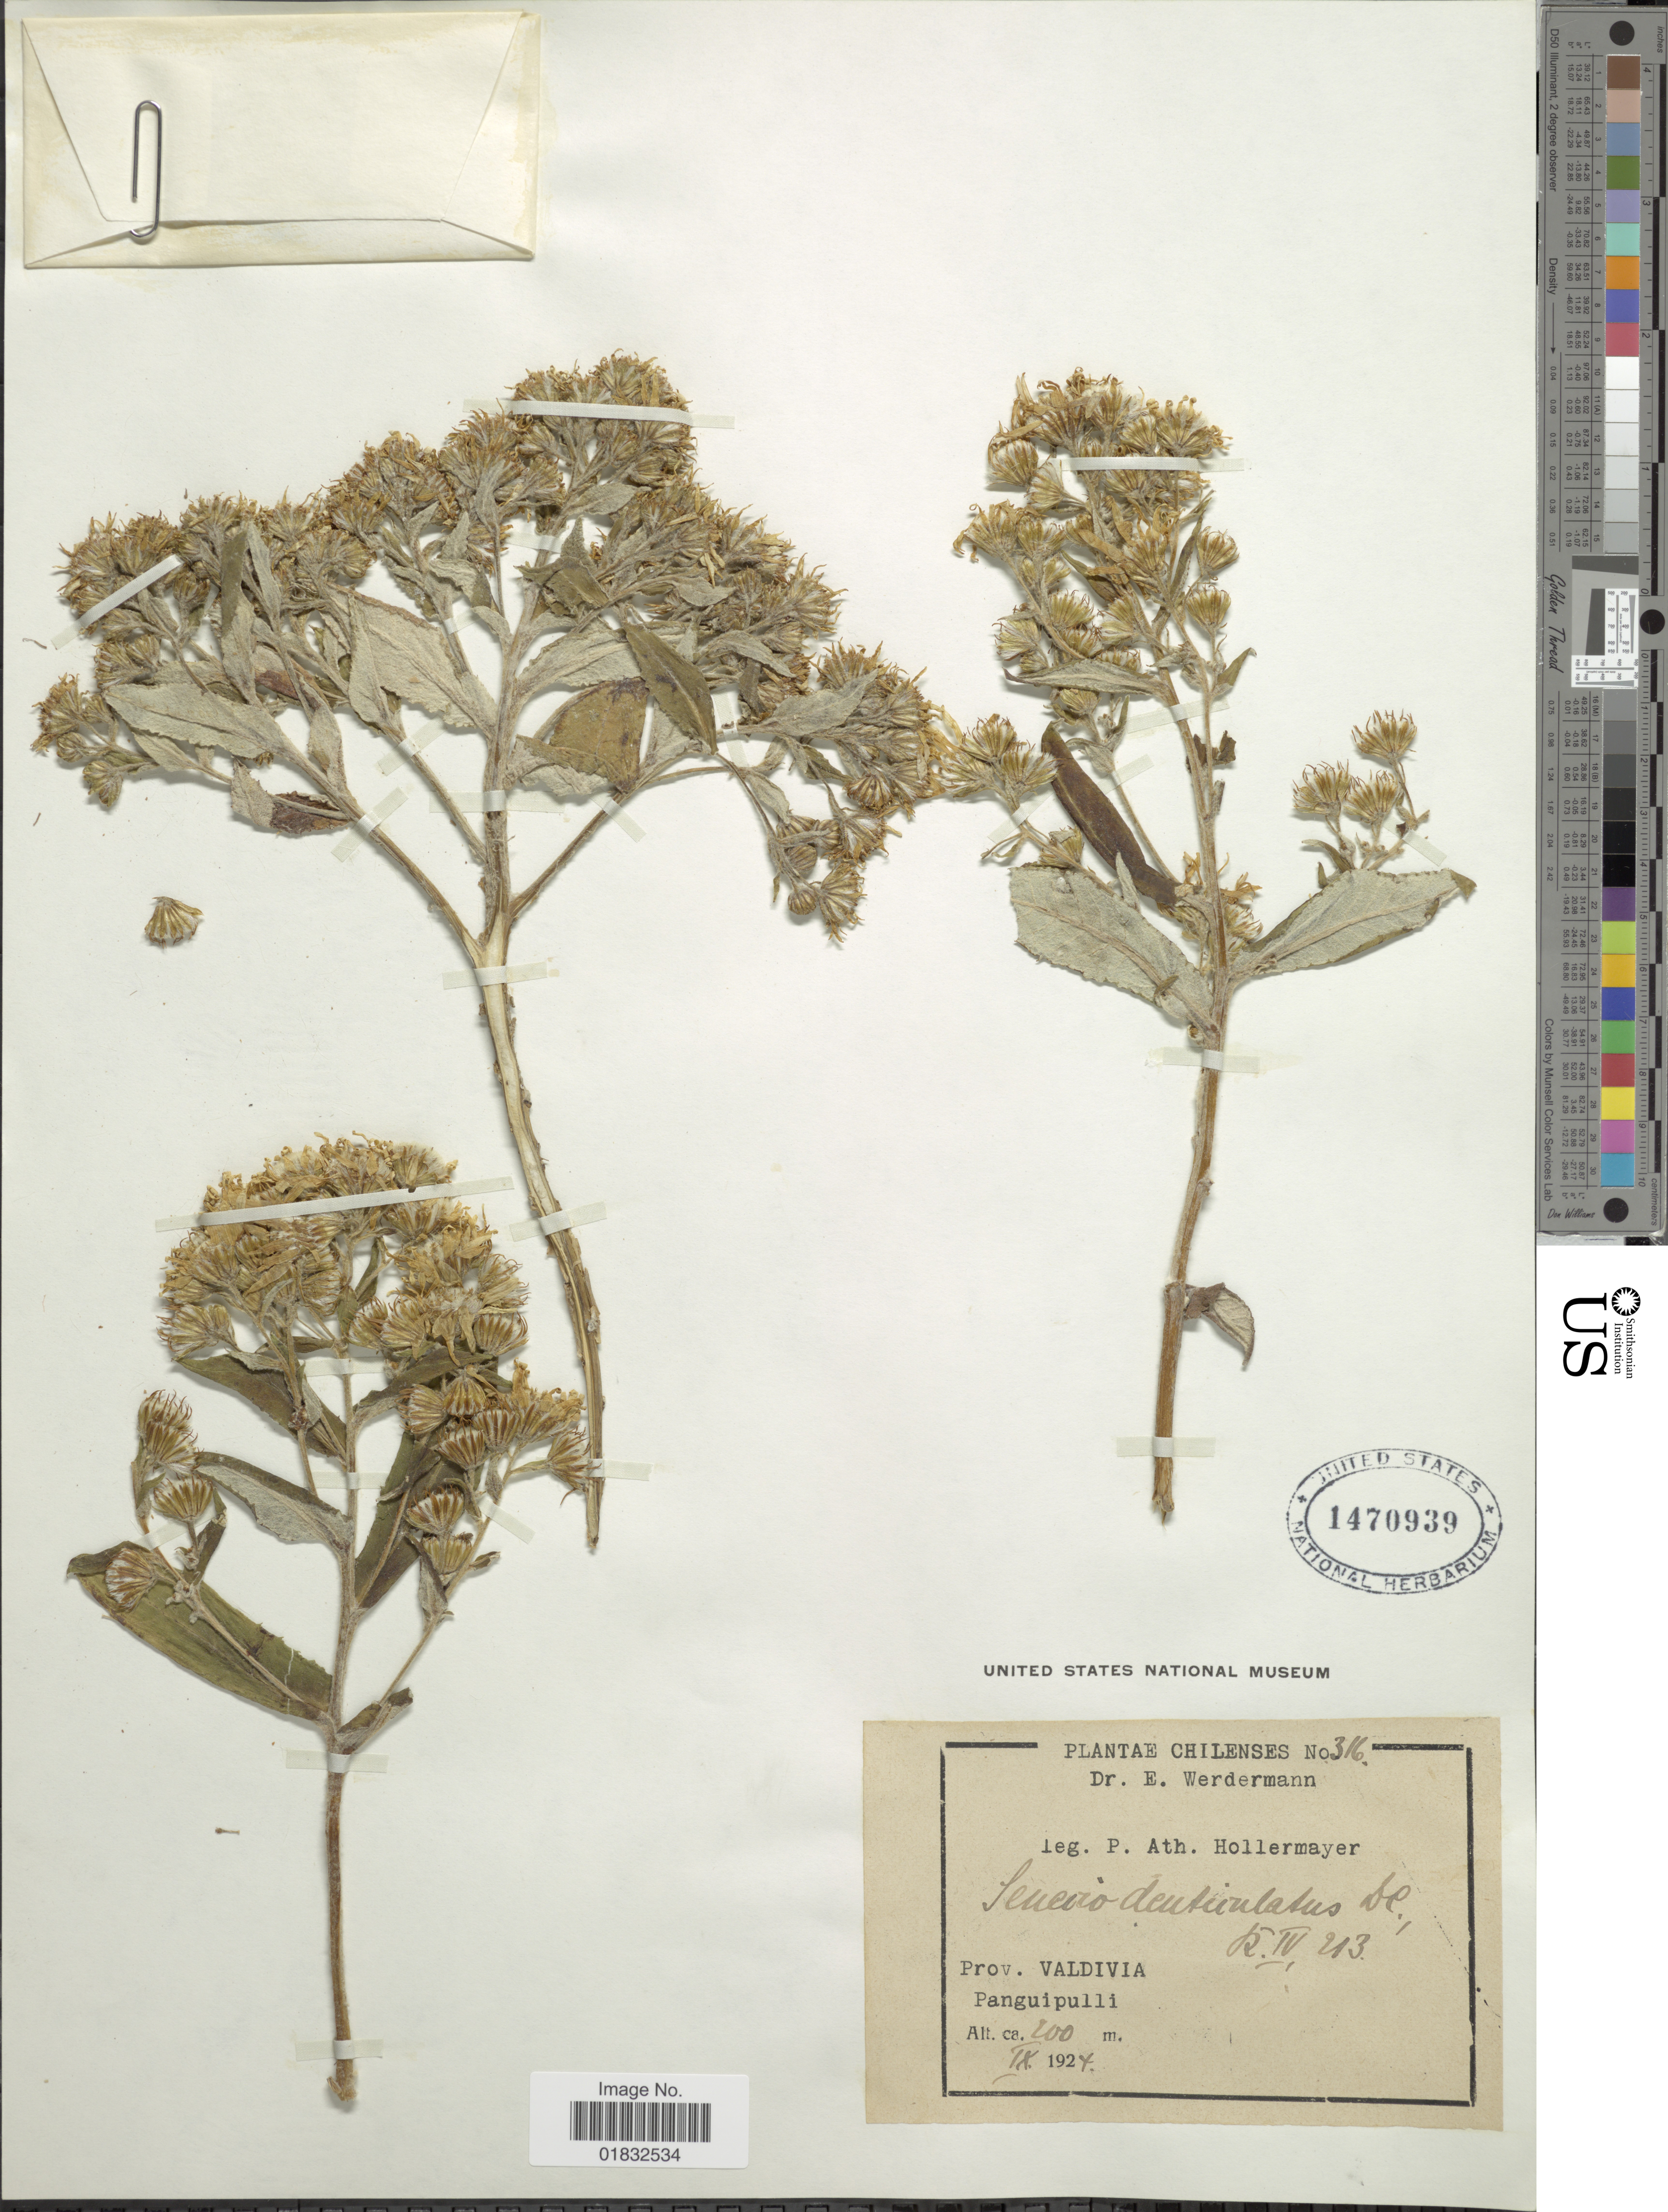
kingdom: Plantae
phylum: Tracheophyta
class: Magnoliopsida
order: Asterales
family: Asteraceae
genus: Acrisione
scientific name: Acrisione denticulata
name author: (Hook. & Arn.) B. Nord.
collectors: P. Hollermayer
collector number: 316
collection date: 1927-09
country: Chile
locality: Prov. Valdivia, Panguipuli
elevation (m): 200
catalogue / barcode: US 1470939